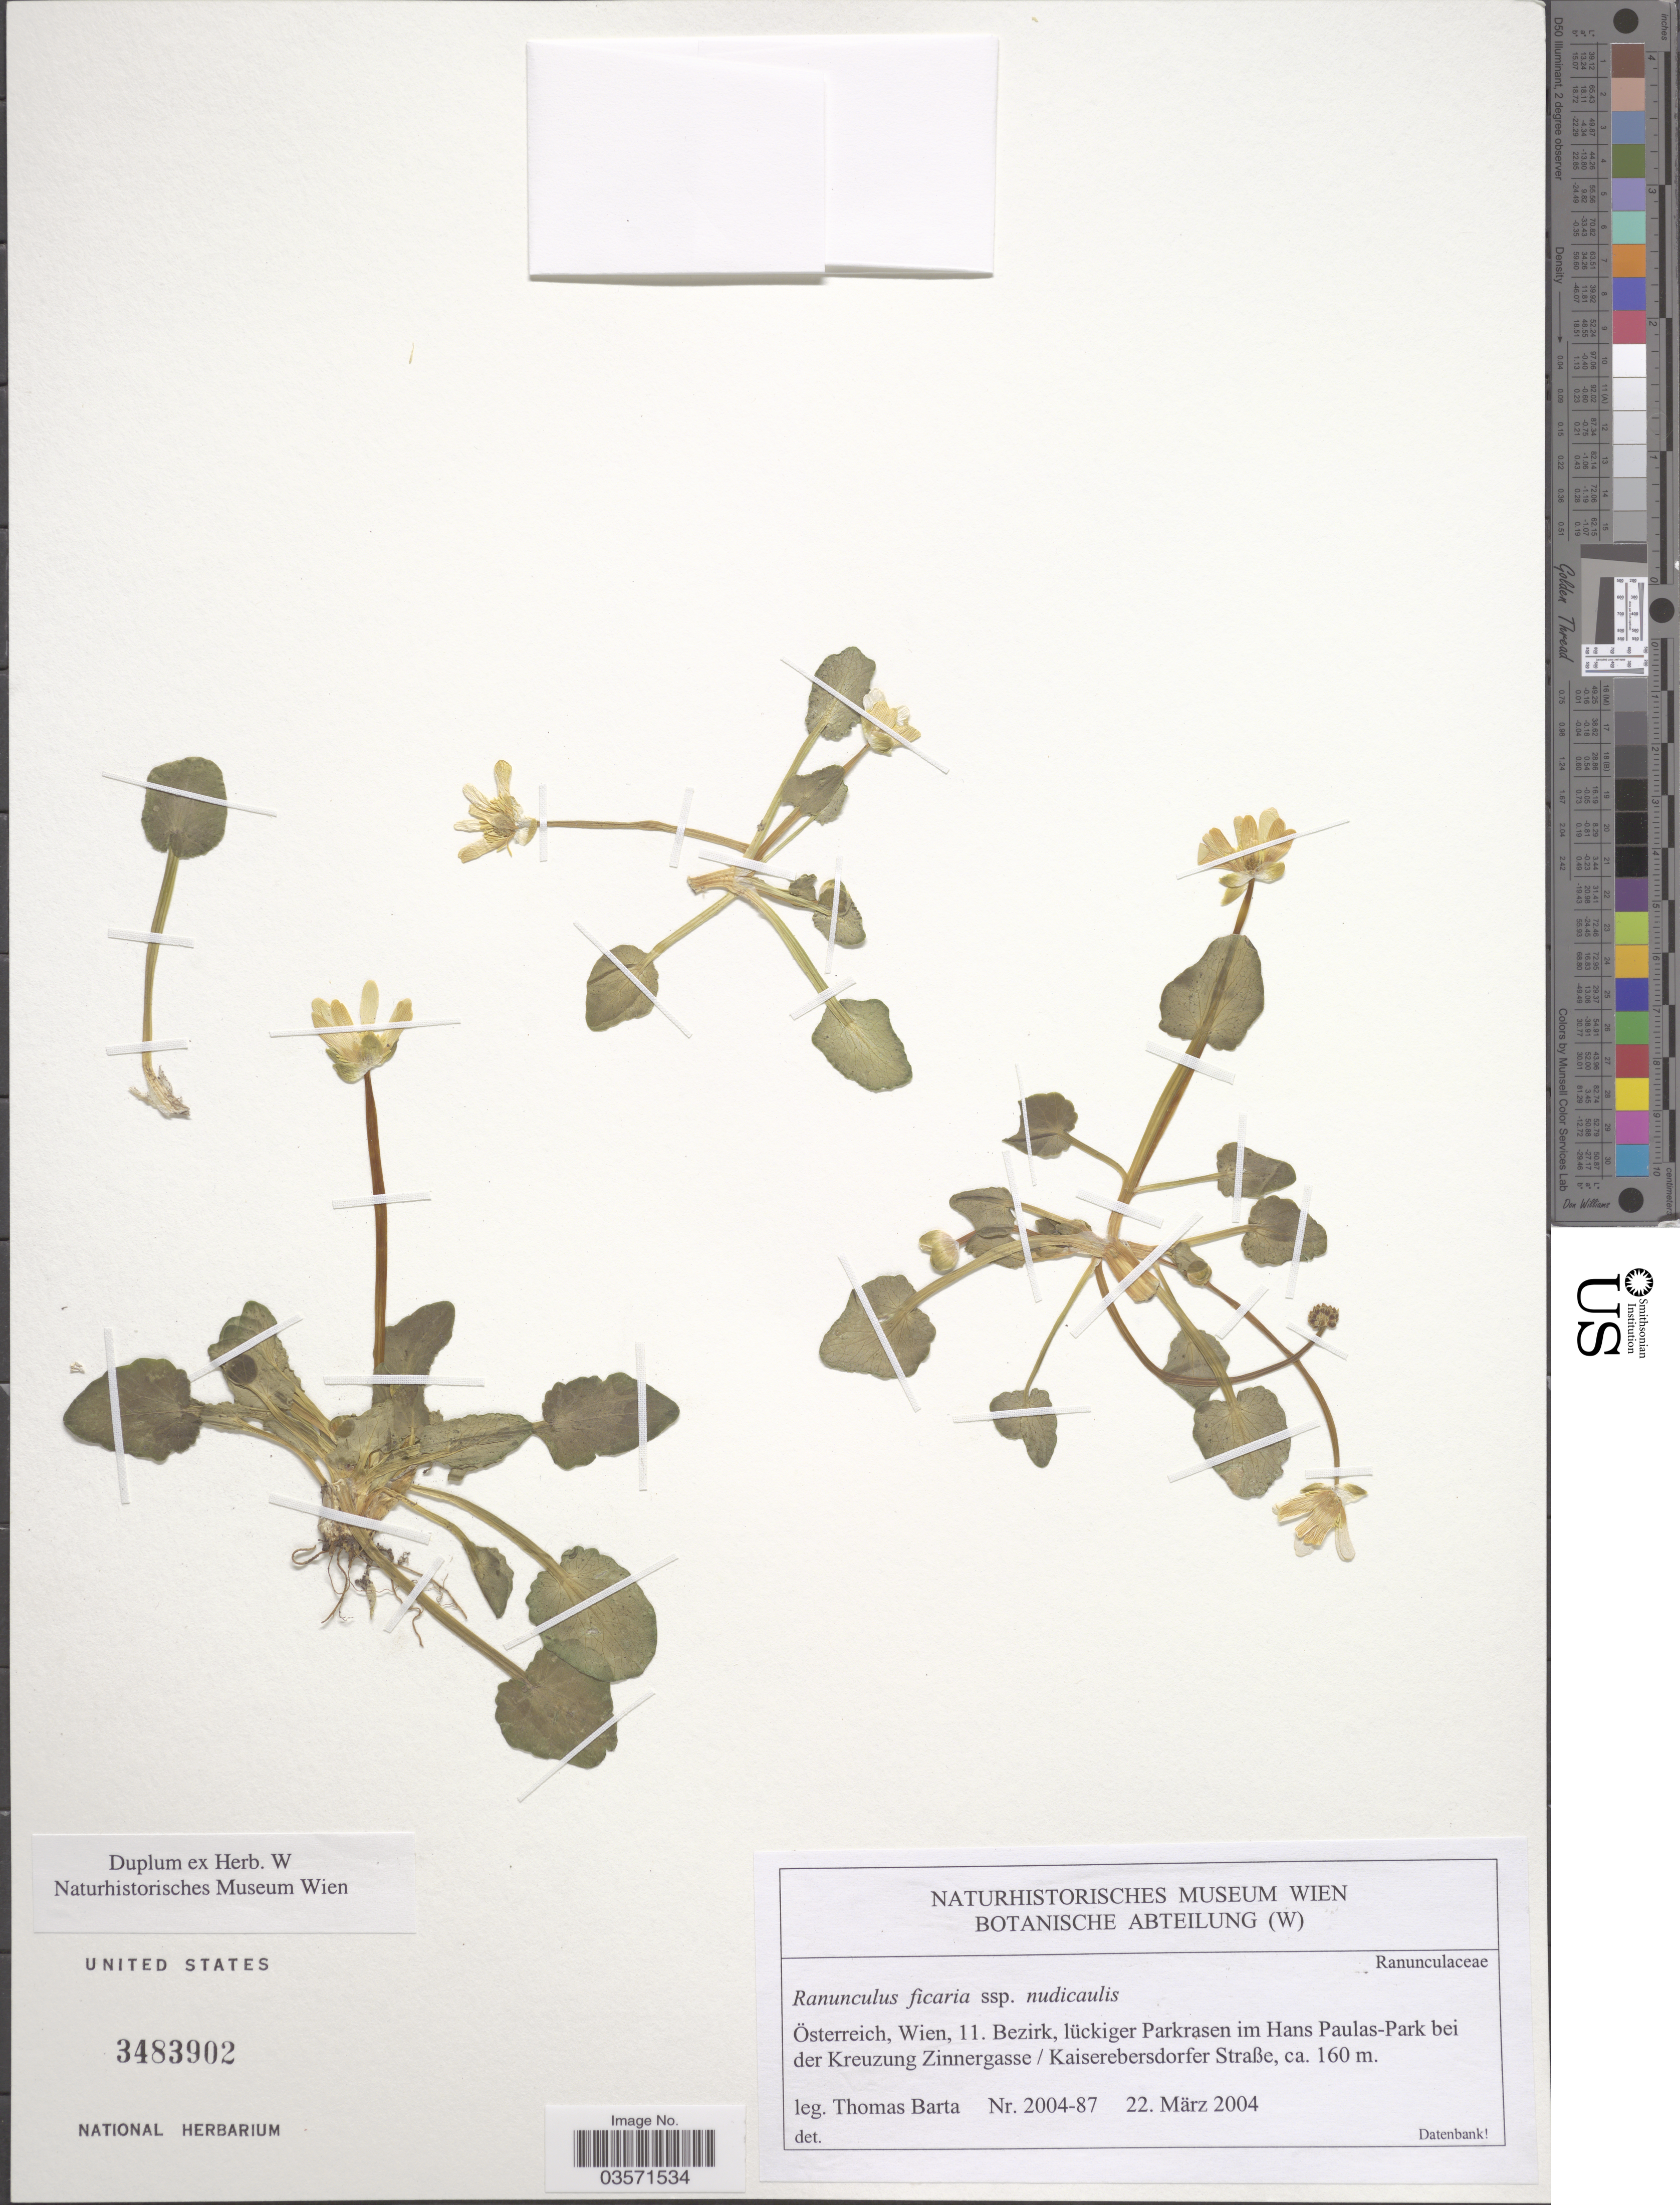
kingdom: Plantae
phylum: Tracheophyta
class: Magnoliopsida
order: Ranunculales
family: Ranunculaceae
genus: Ficaria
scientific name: Ficaria verna subsp. calthifolia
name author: (Rchb. f.) Nyman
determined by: Strong, M. T., (US), Smithsonian Institution - National Museum of Natural History (UNITED STATES)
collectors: T. Barta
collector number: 2004-87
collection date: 2004-03-22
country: Austria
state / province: Wien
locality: Österreich, 11. Bezirk, lückiger Parkrasen im Hans Paulas-Park bei der Kreuzung Zinnergasse / Kaiserebersdorfer Straße.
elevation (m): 160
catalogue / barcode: US 3483902